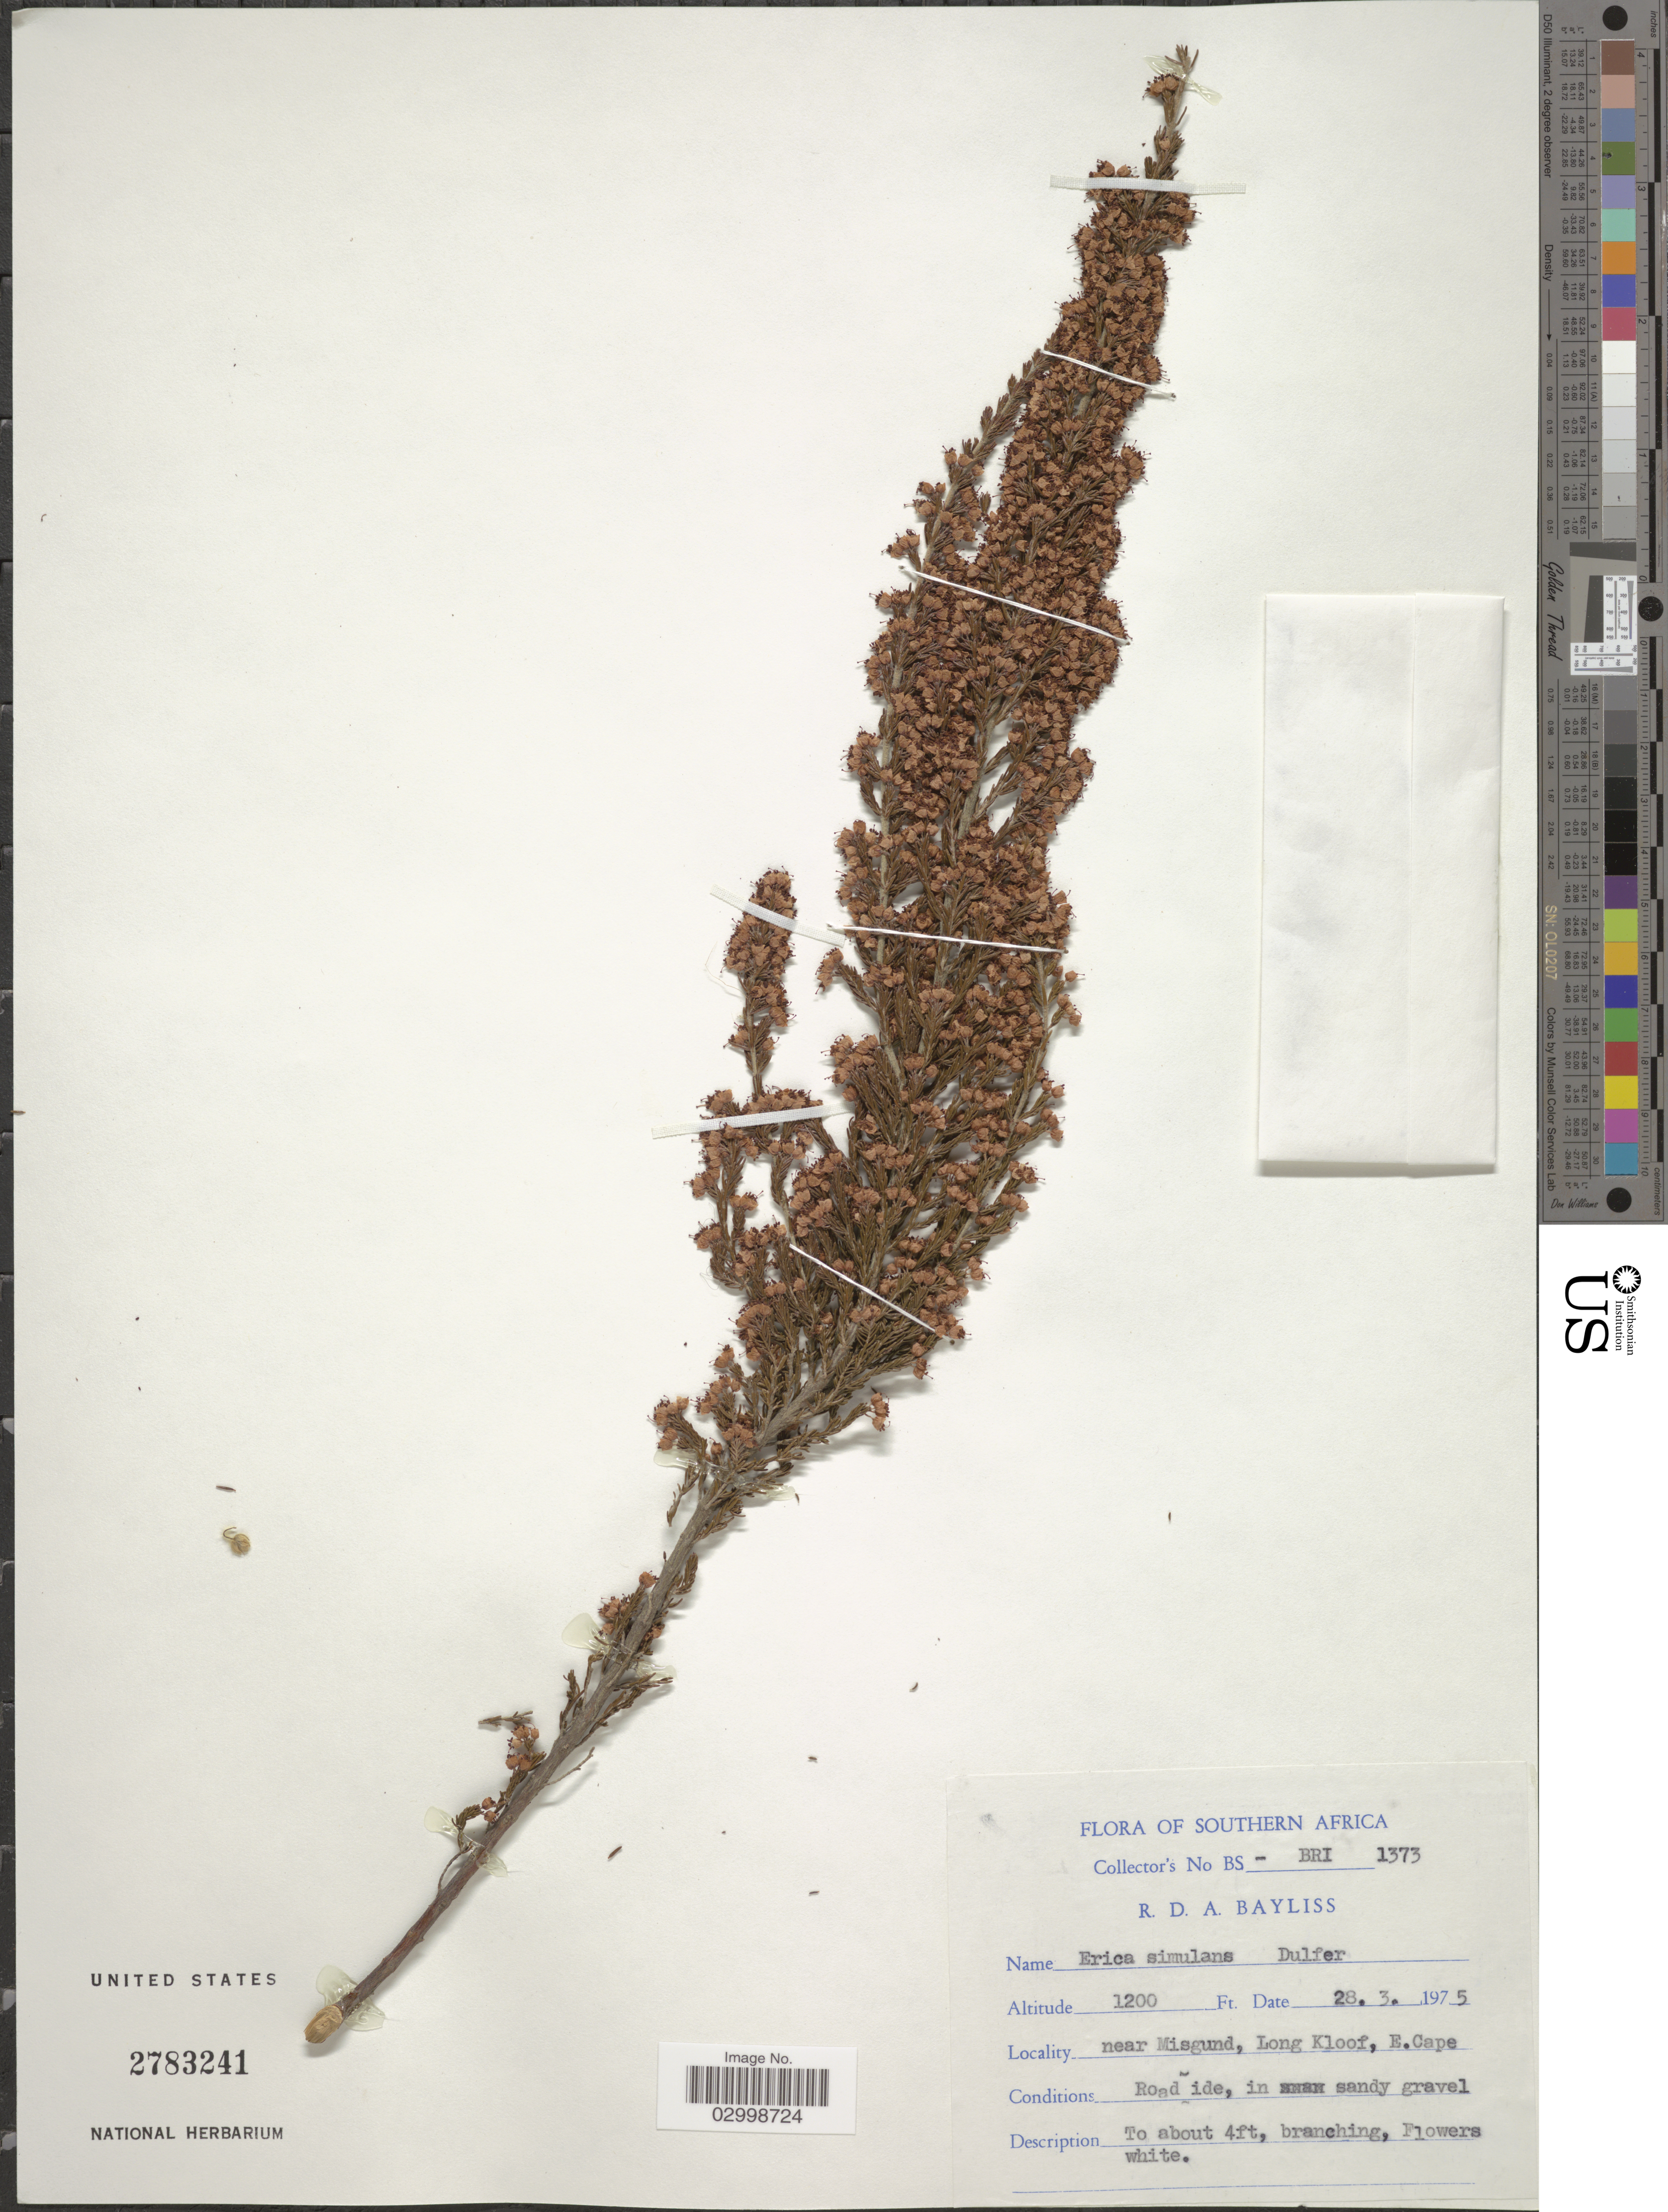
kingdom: Plantae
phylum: Tracheophyta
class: Magnoliopsida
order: Ericales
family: Ericaceae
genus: Erica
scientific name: Erica simulans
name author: Dulfer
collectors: R. Bayliss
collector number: BS-BRI1373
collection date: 1975-03-28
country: South Africa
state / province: Eastern Cape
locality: Southern Africa. near Misgund, Long Kloof.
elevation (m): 366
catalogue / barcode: US 2783241